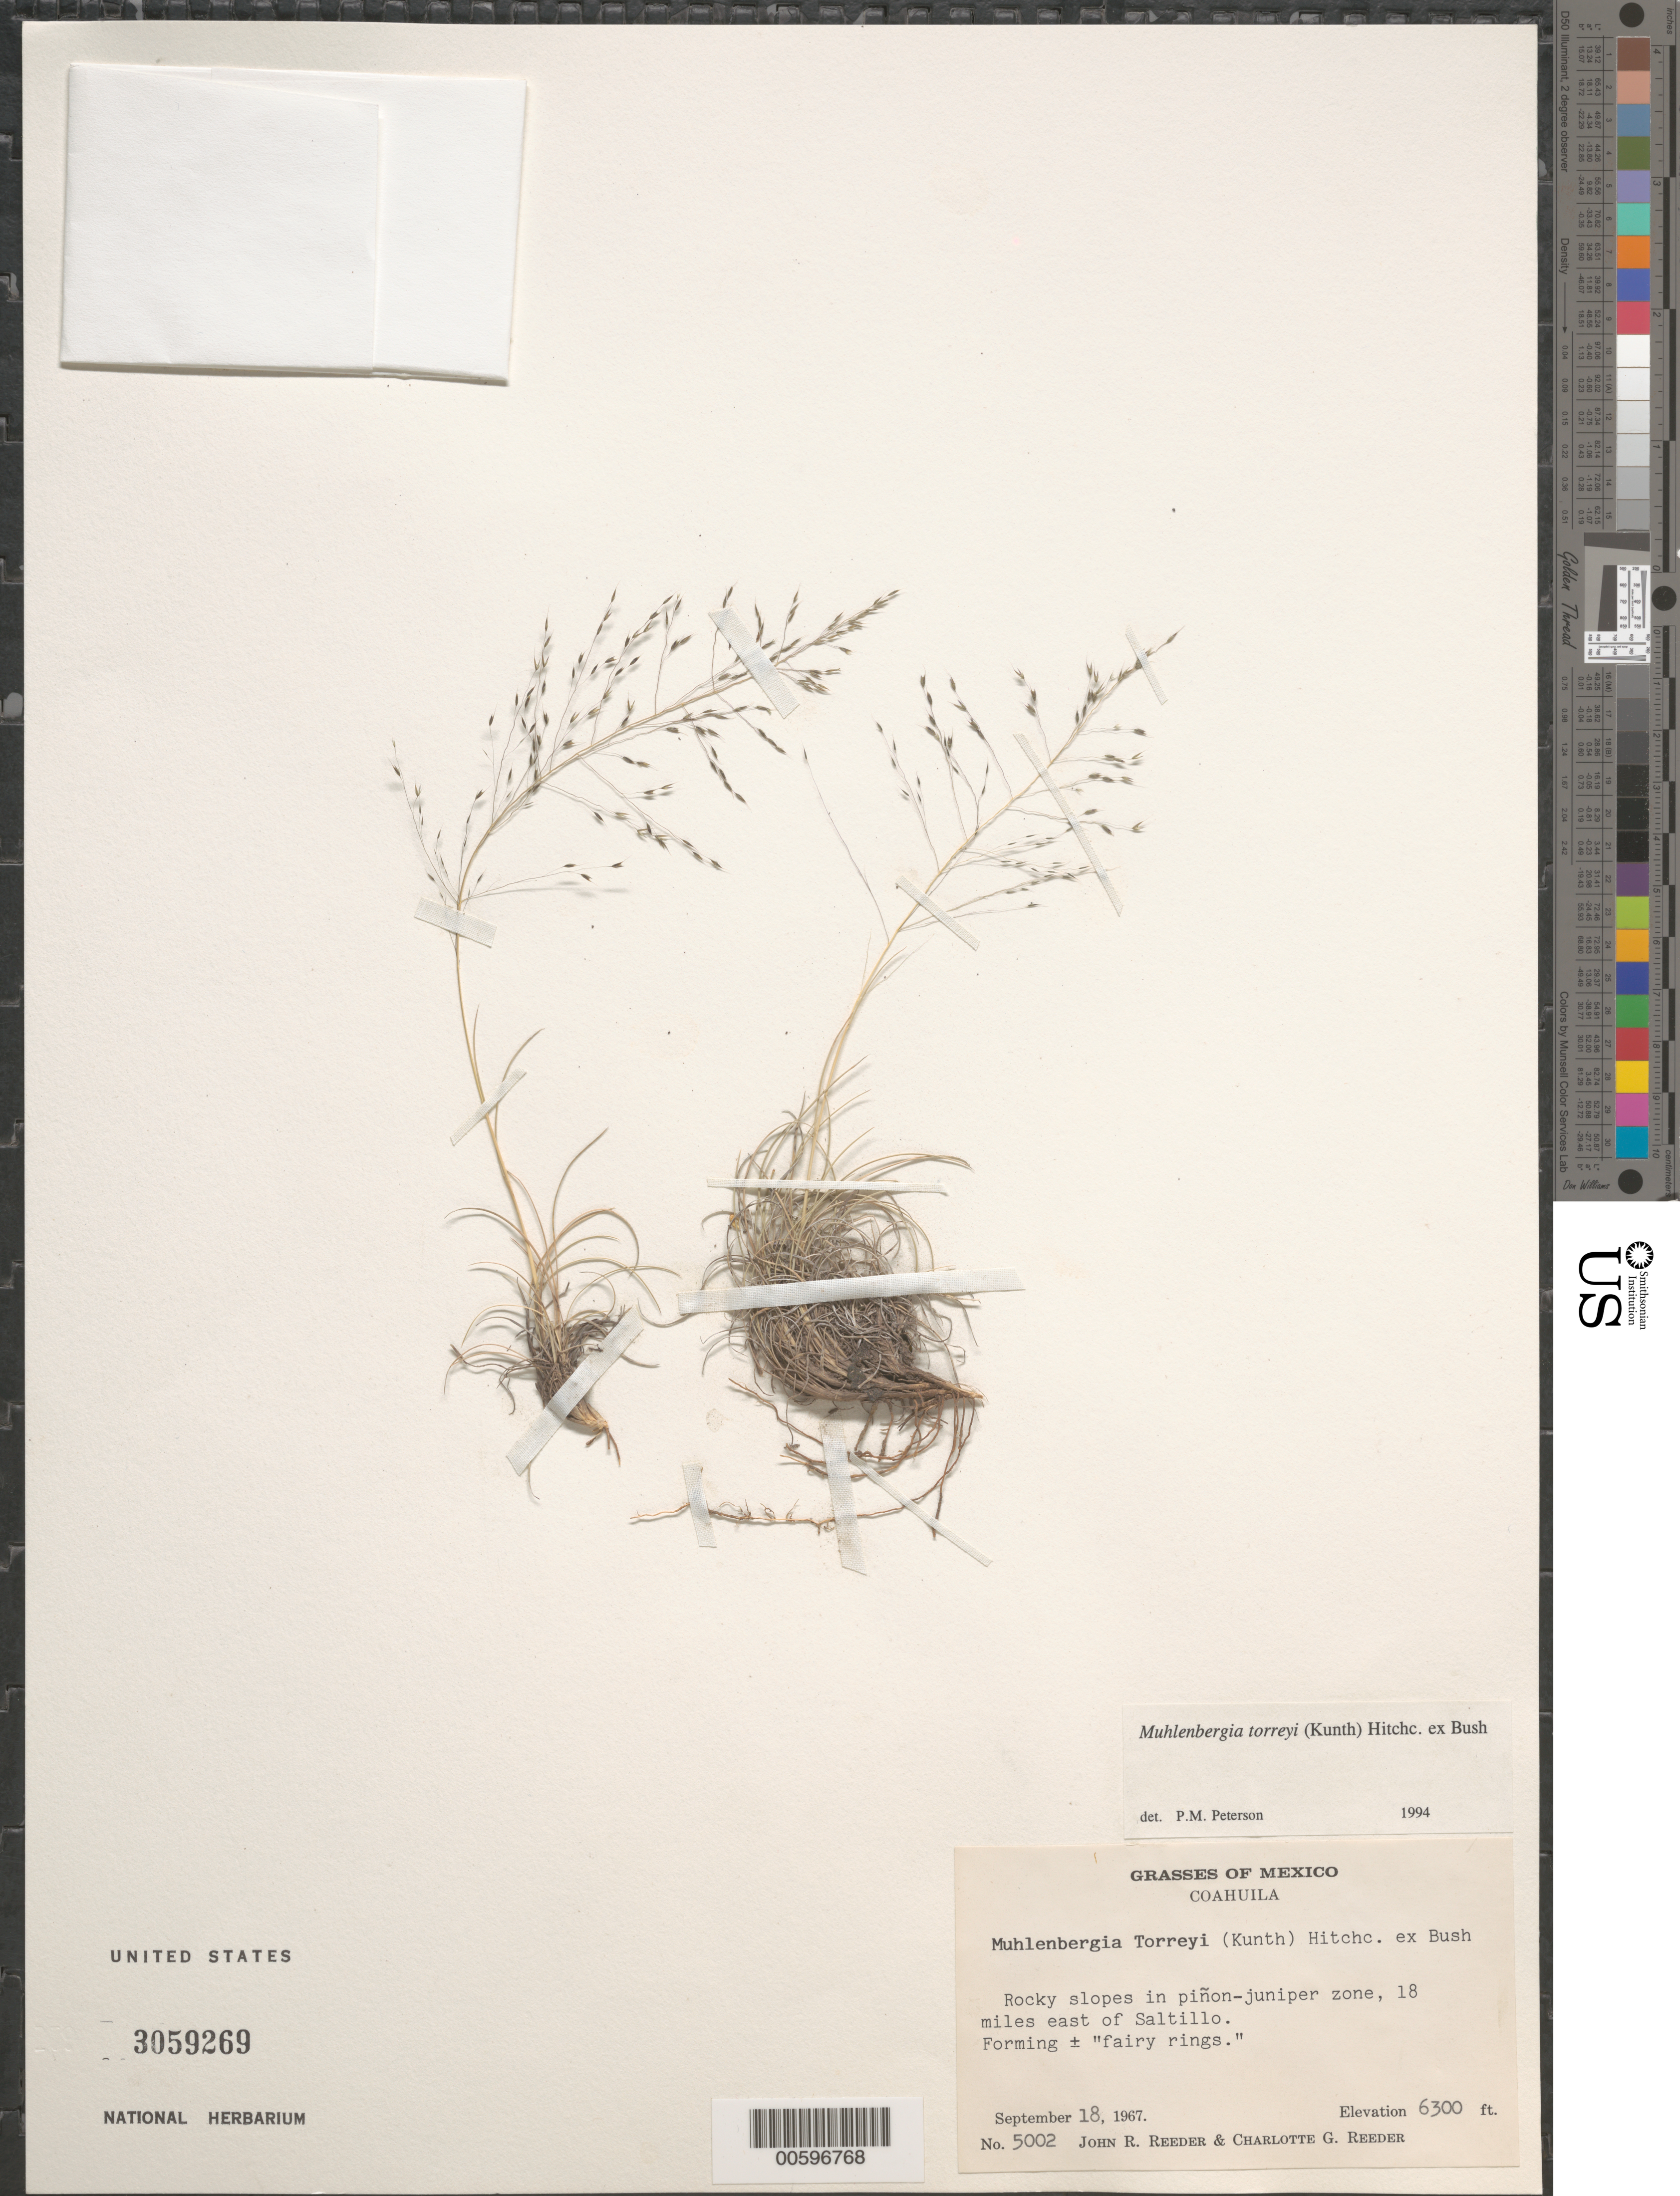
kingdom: Plantae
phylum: Tracheophyta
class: Liliopsida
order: Poales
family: Poaceae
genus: Muhlenbergia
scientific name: Muhlenbergia torreyi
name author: (Kunth) Hitchc. ex Bush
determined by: Peterson, Paul M., (BOT), Smithsonian Institution - National Museum of Natural History (UNITED STATES)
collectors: J. R. Reeder & C. G. Reeder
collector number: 5002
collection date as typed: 18 Sep 1967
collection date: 1967-09-18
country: Mexico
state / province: Coahuila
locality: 18 mi E of Saltillo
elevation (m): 1920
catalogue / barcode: US 3059269